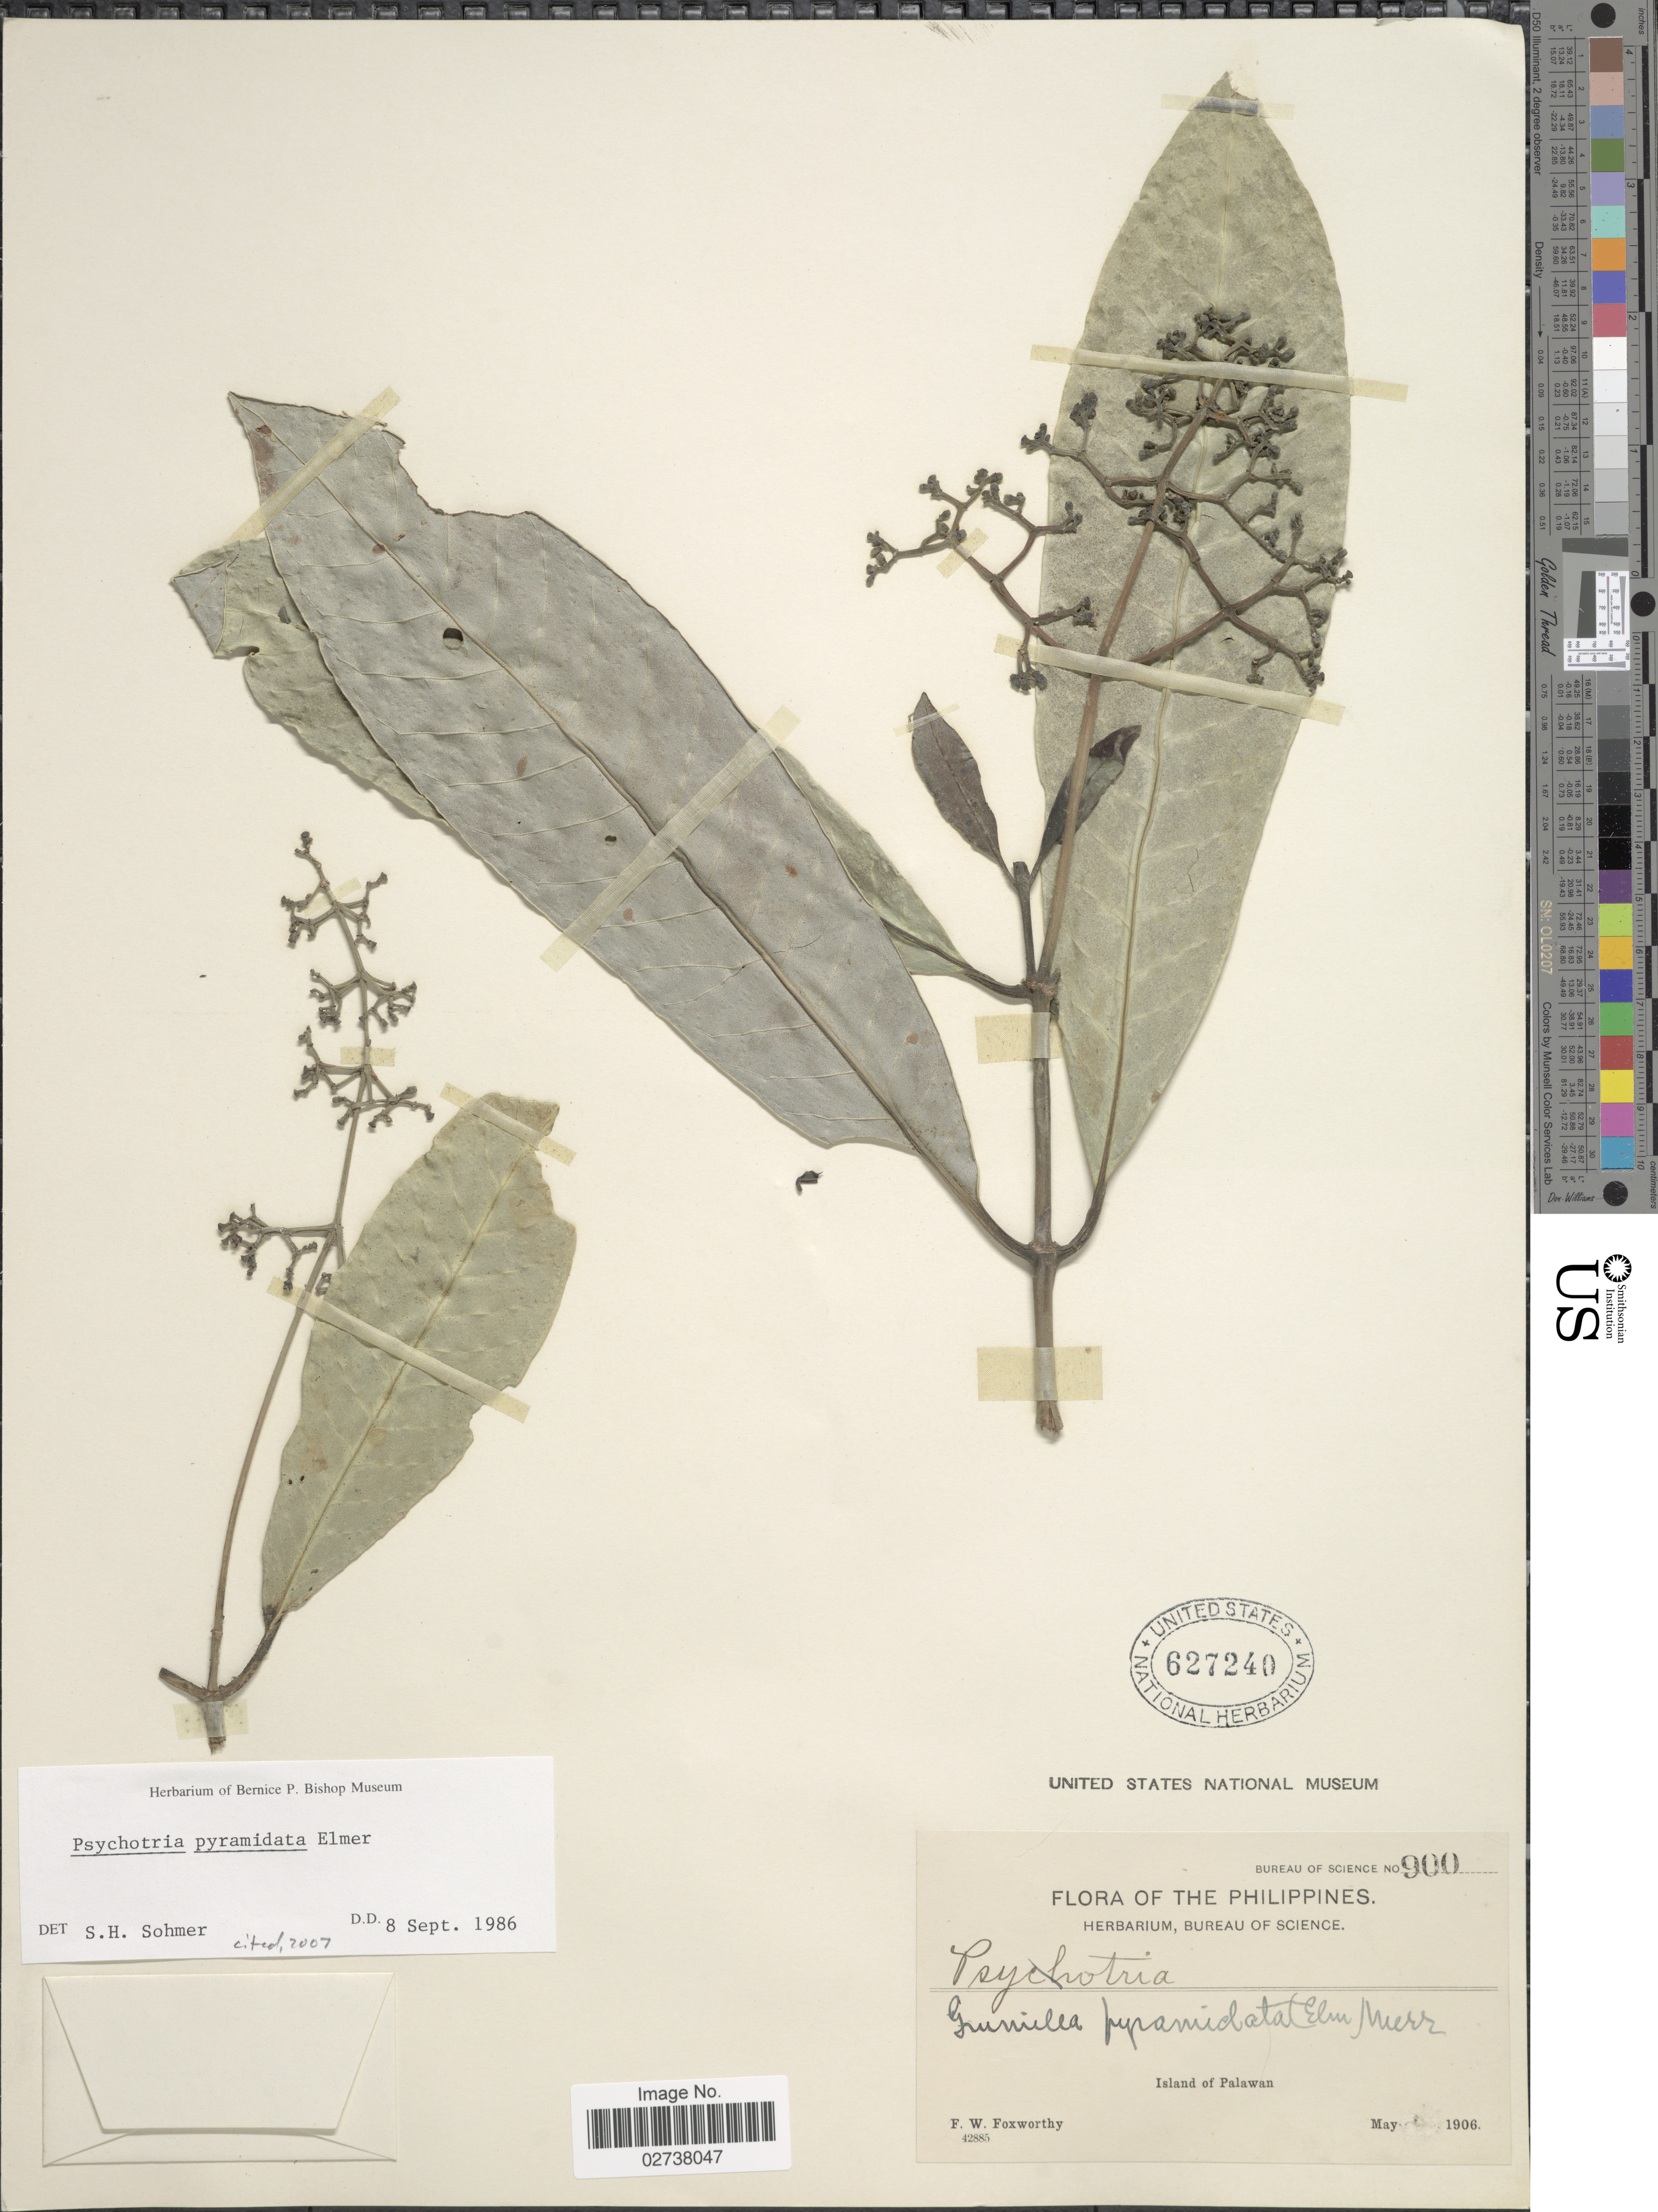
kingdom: Plantae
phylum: Tracheophyta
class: Magnoliopsida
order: Gentianales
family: Rubiaceae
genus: Psychotria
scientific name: Psychotria pyramidata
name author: Elmer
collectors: F. W. Foxworthy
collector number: Bureau of Science 900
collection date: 1906-05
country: Philippines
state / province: Mimaropa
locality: Island of Palawan.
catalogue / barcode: US 627240